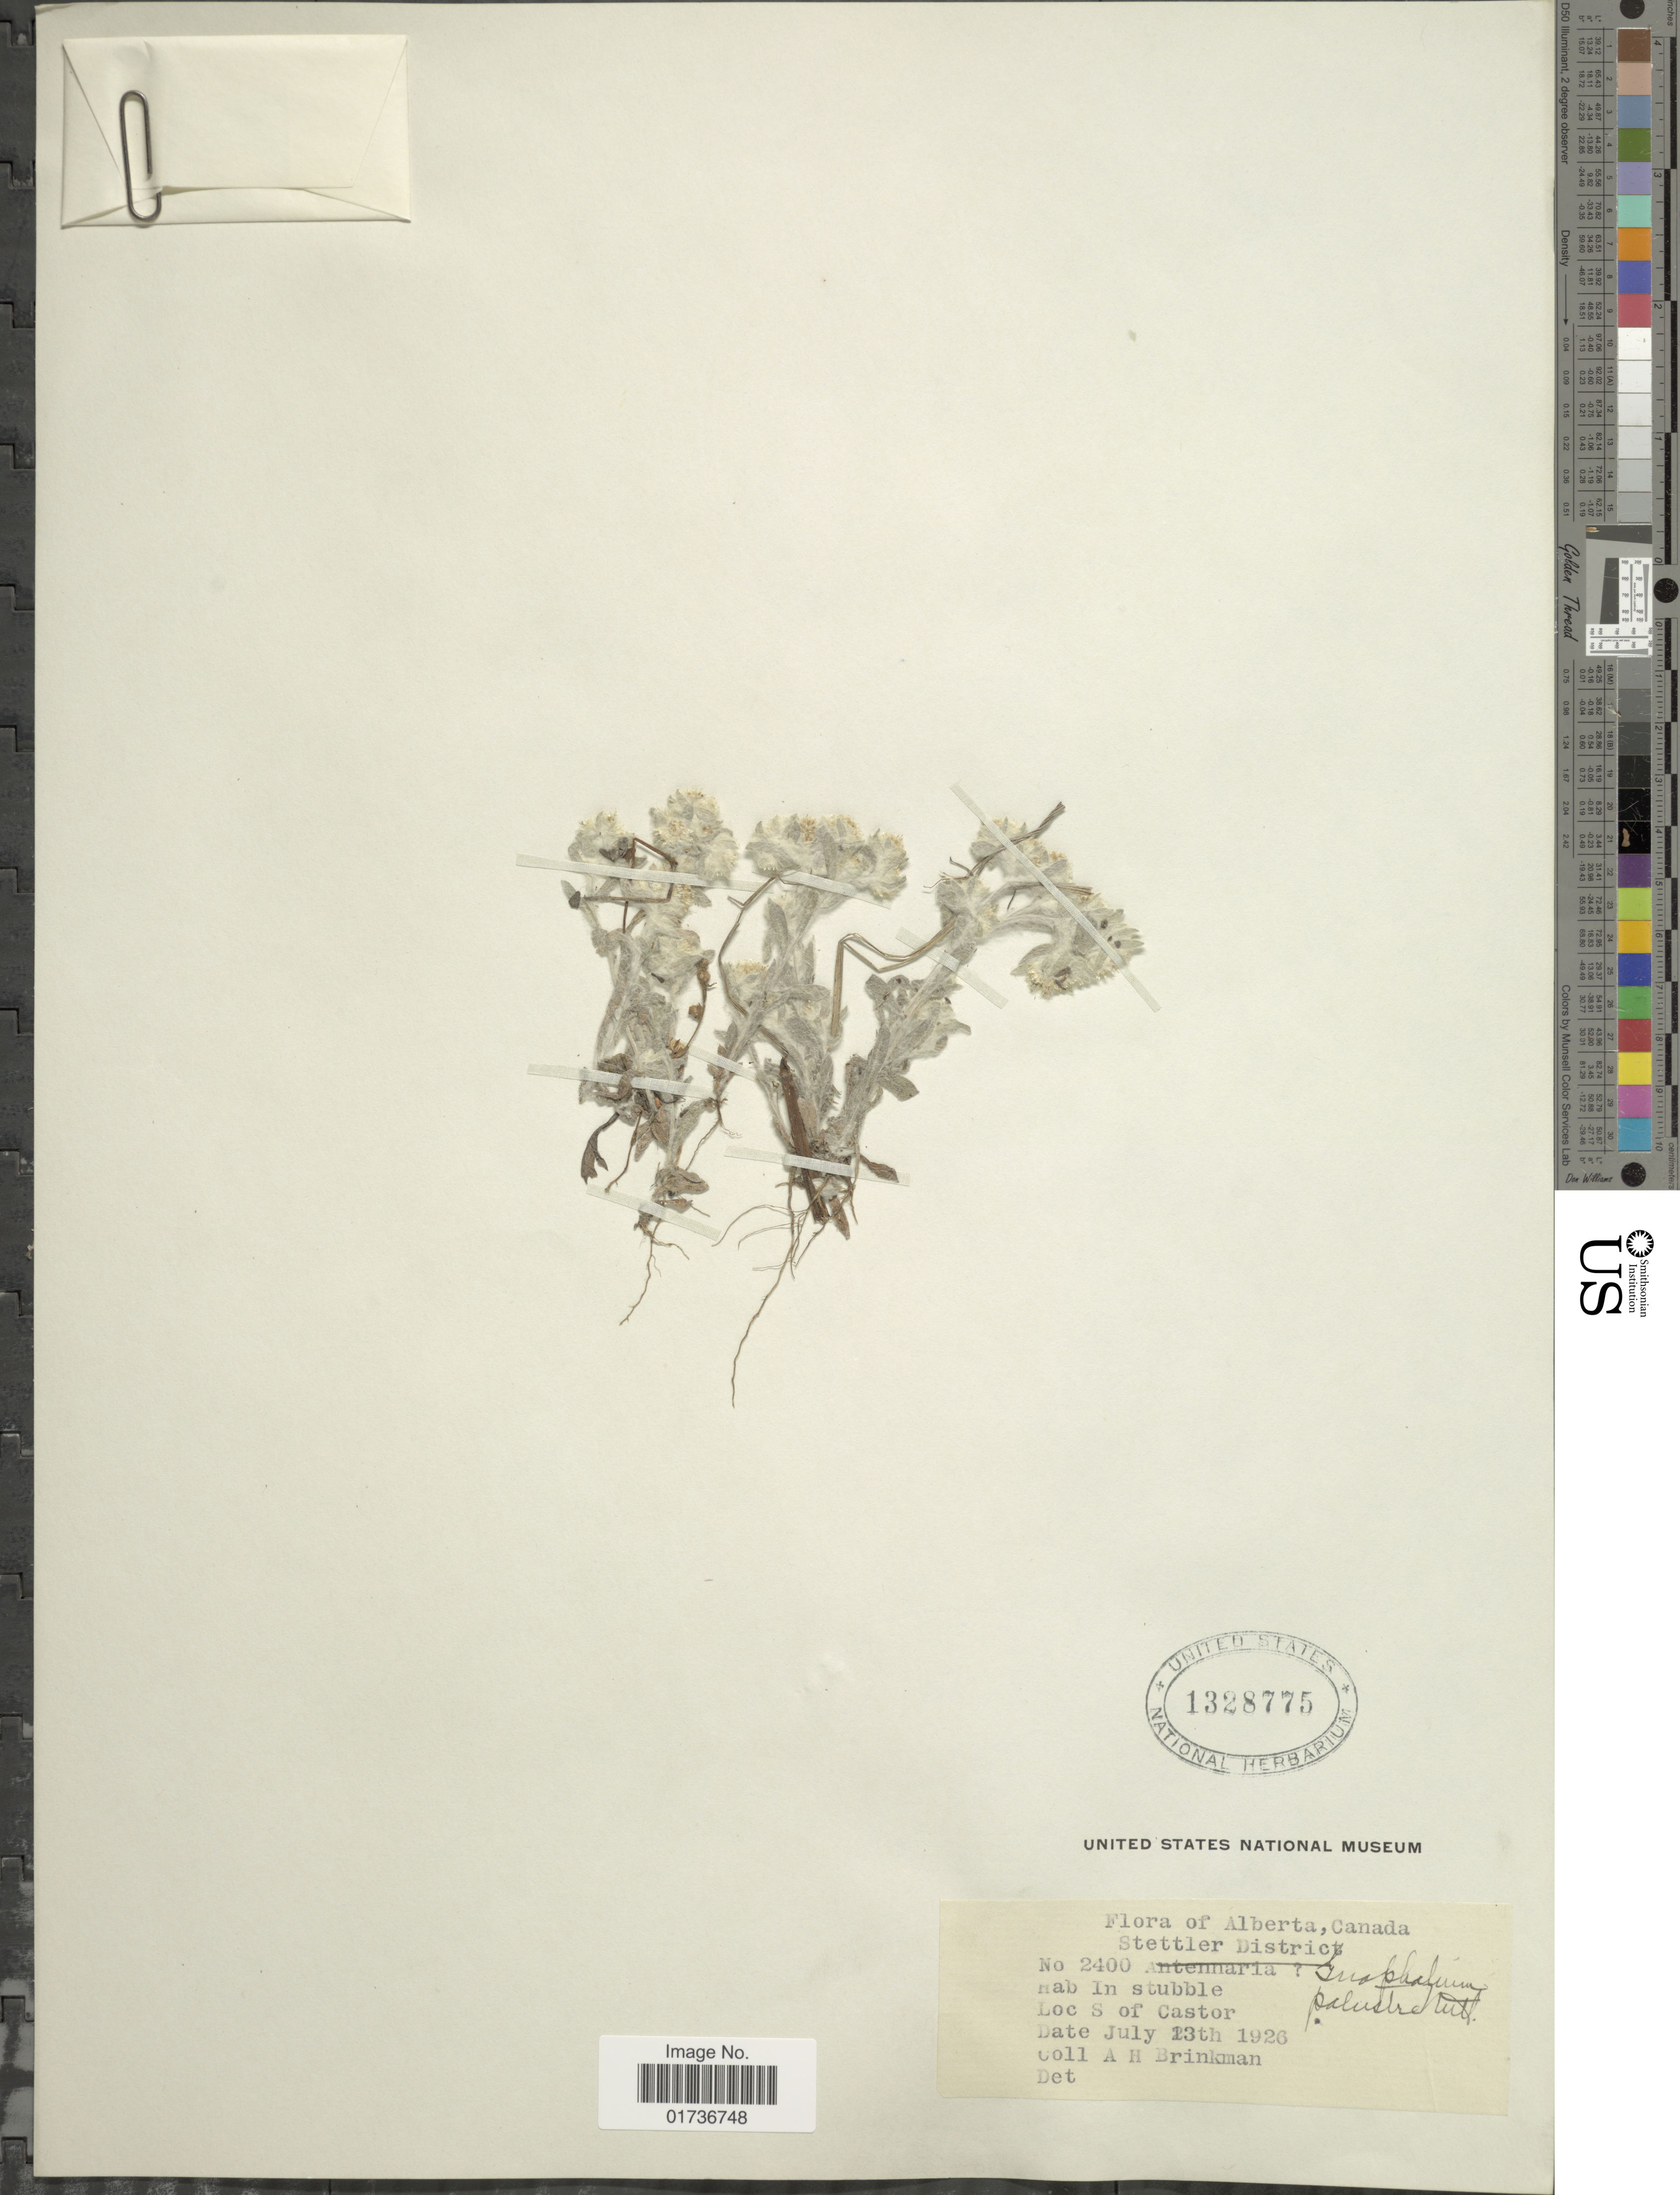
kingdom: Plantae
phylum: Tracheophyta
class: Magnoliopsida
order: Asterales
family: Asteraceae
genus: Gnaphalium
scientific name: Gnaphalium palustre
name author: Nutt.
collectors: A. Brinkman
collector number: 2400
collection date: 1926-07-13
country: Canada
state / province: Alberta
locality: Stettler District, S of Castor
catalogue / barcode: US 1328775